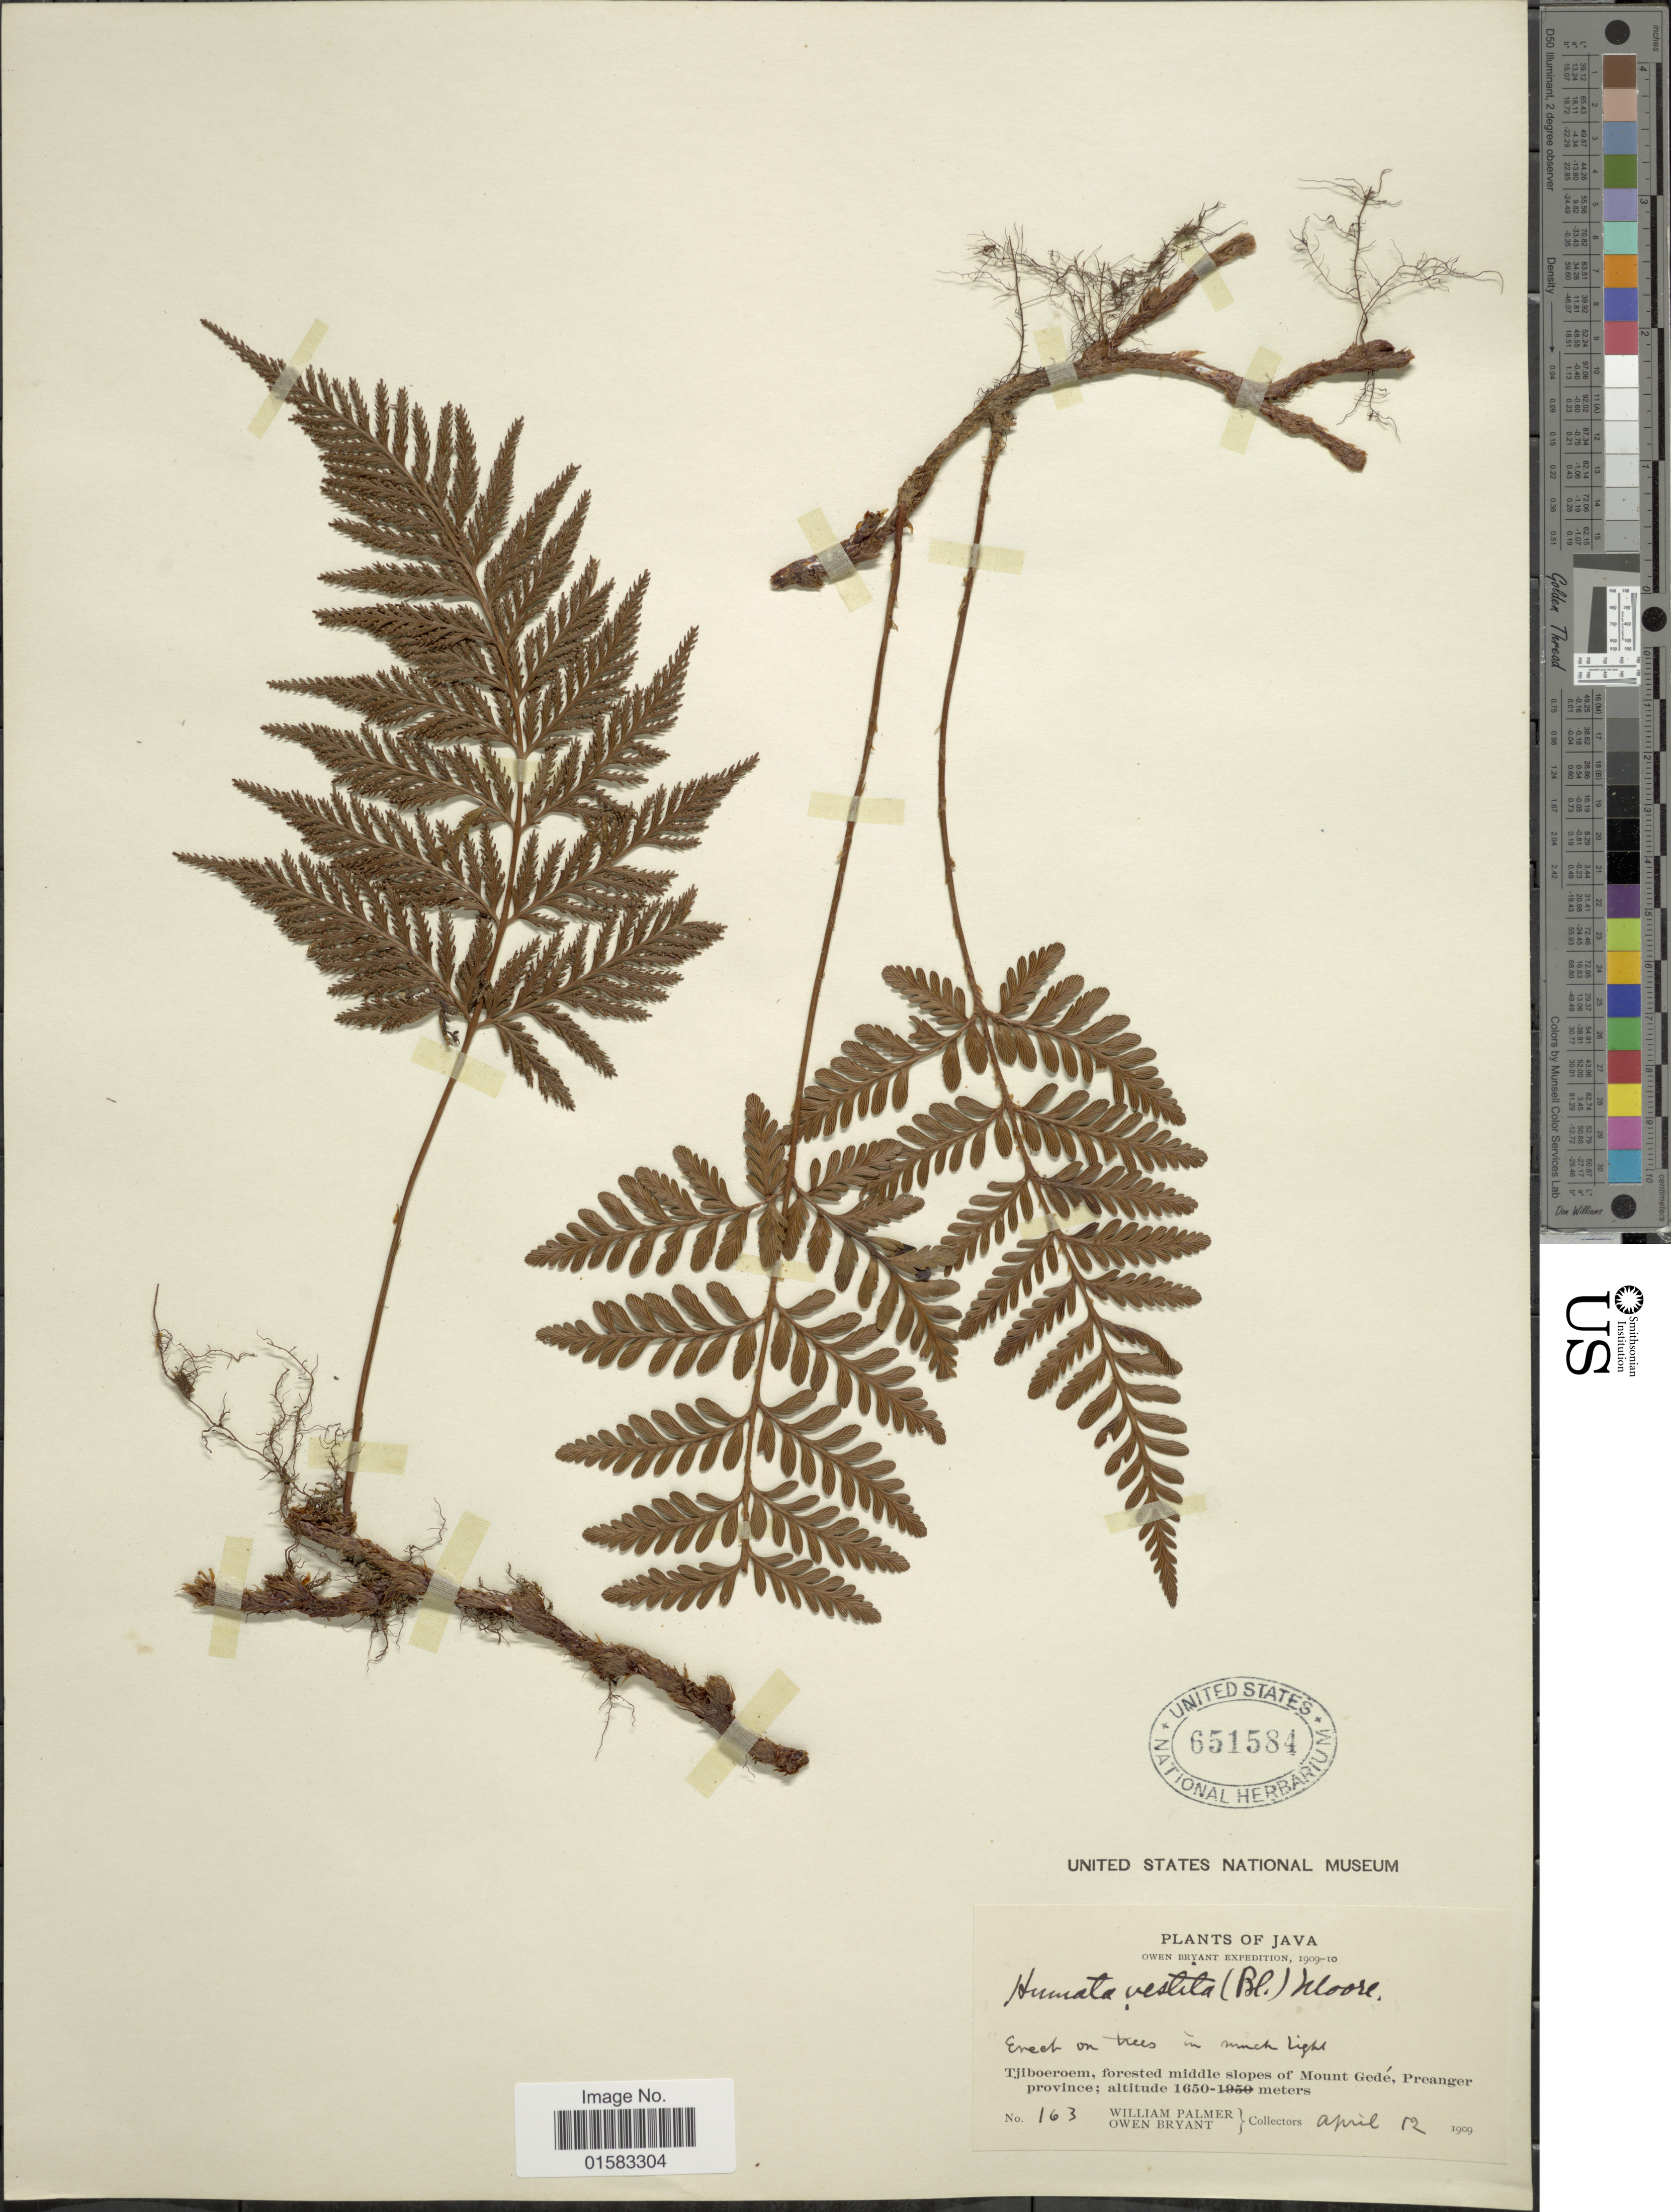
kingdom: Plantae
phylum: Tracheophyta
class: Polypodiopsida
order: Polypodiales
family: Davalliaceae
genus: Davallia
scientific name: Davallia repens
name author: (L. f.) Kuhn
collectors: W. Palmer & O. Bryant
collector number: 163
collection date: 1909-04-12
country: Indonesia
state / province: Java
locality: Tjiboeroem, forested middle slopes of Mount Gede, Prenanger province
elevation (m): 1650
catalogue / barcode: US 651584